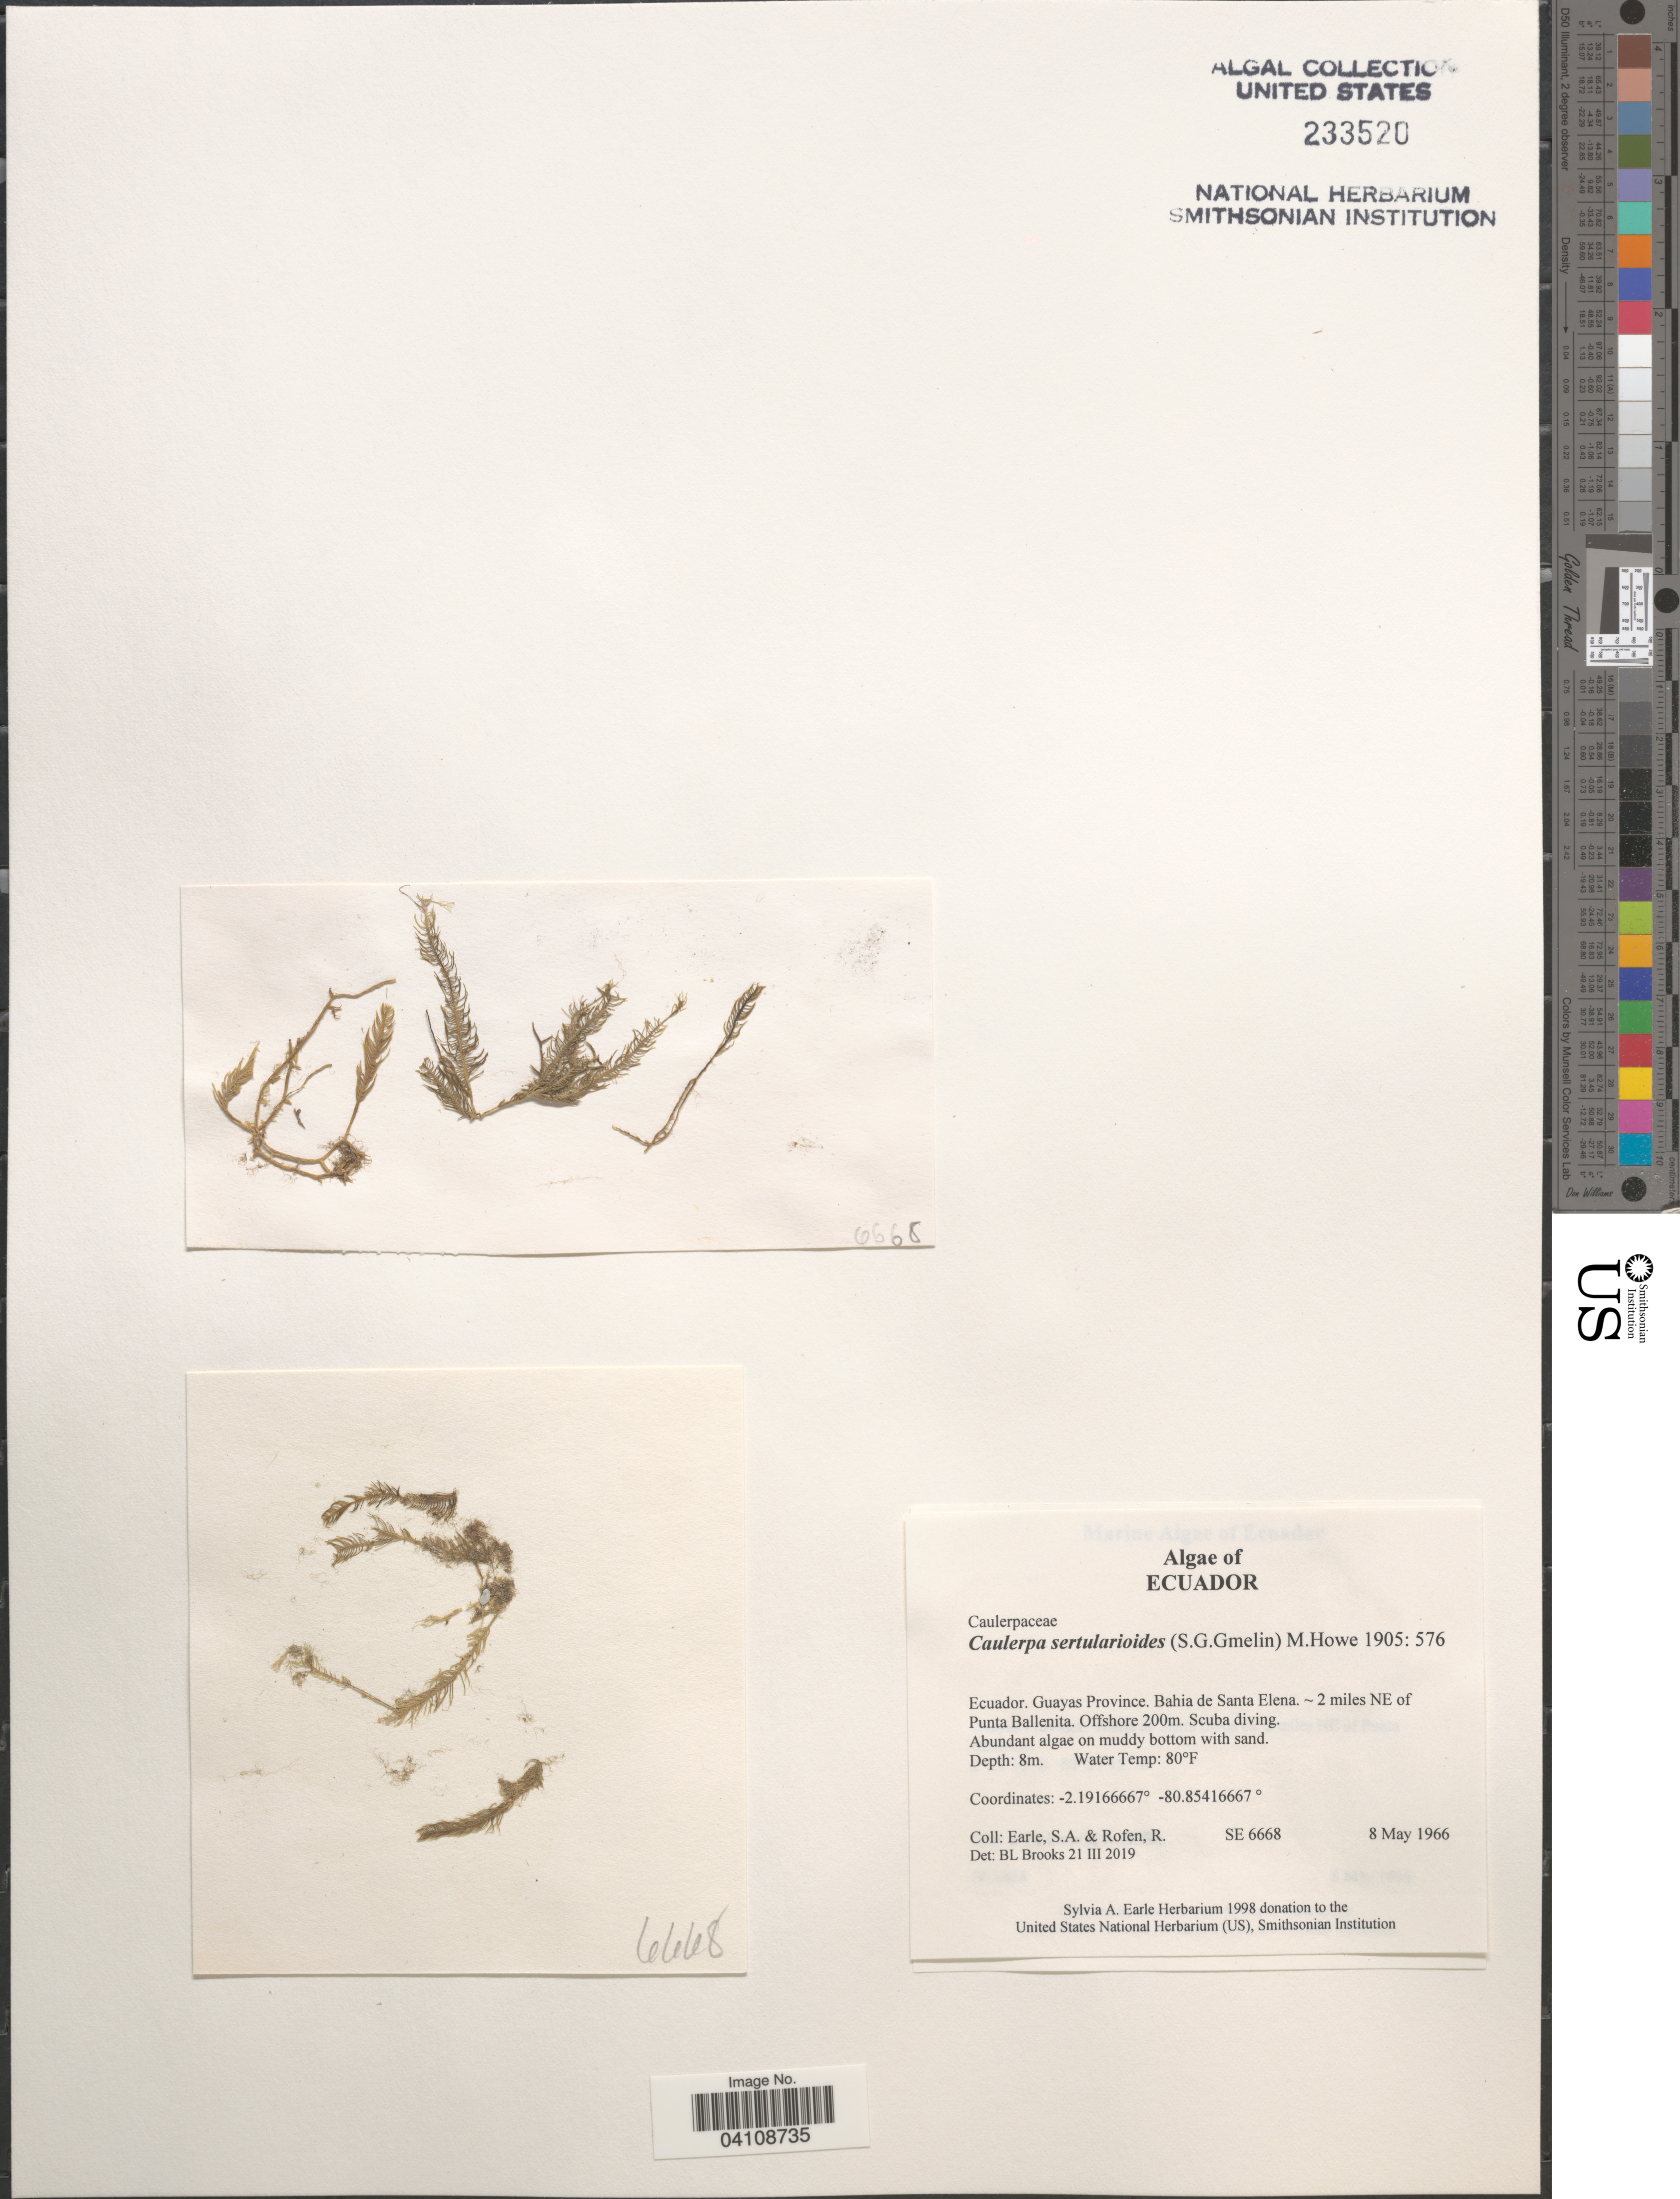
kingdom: Plantae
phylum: Chlorophyta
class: Ulvophyceae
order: Bryopsidales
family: Caulerpaceae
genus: Caulerpa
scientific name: Caulerpa sertularioides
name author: (S.G. Gmel.) M. Howe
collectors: S. A. Earle & R. Rofen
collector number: SE6668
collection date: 1966-05-08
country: Ecuador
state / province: Guayas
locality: Bahia de Santa Elena ~ 2 miles NE of Punta Ballenita. Offshore 200m.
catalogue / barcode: US 233520